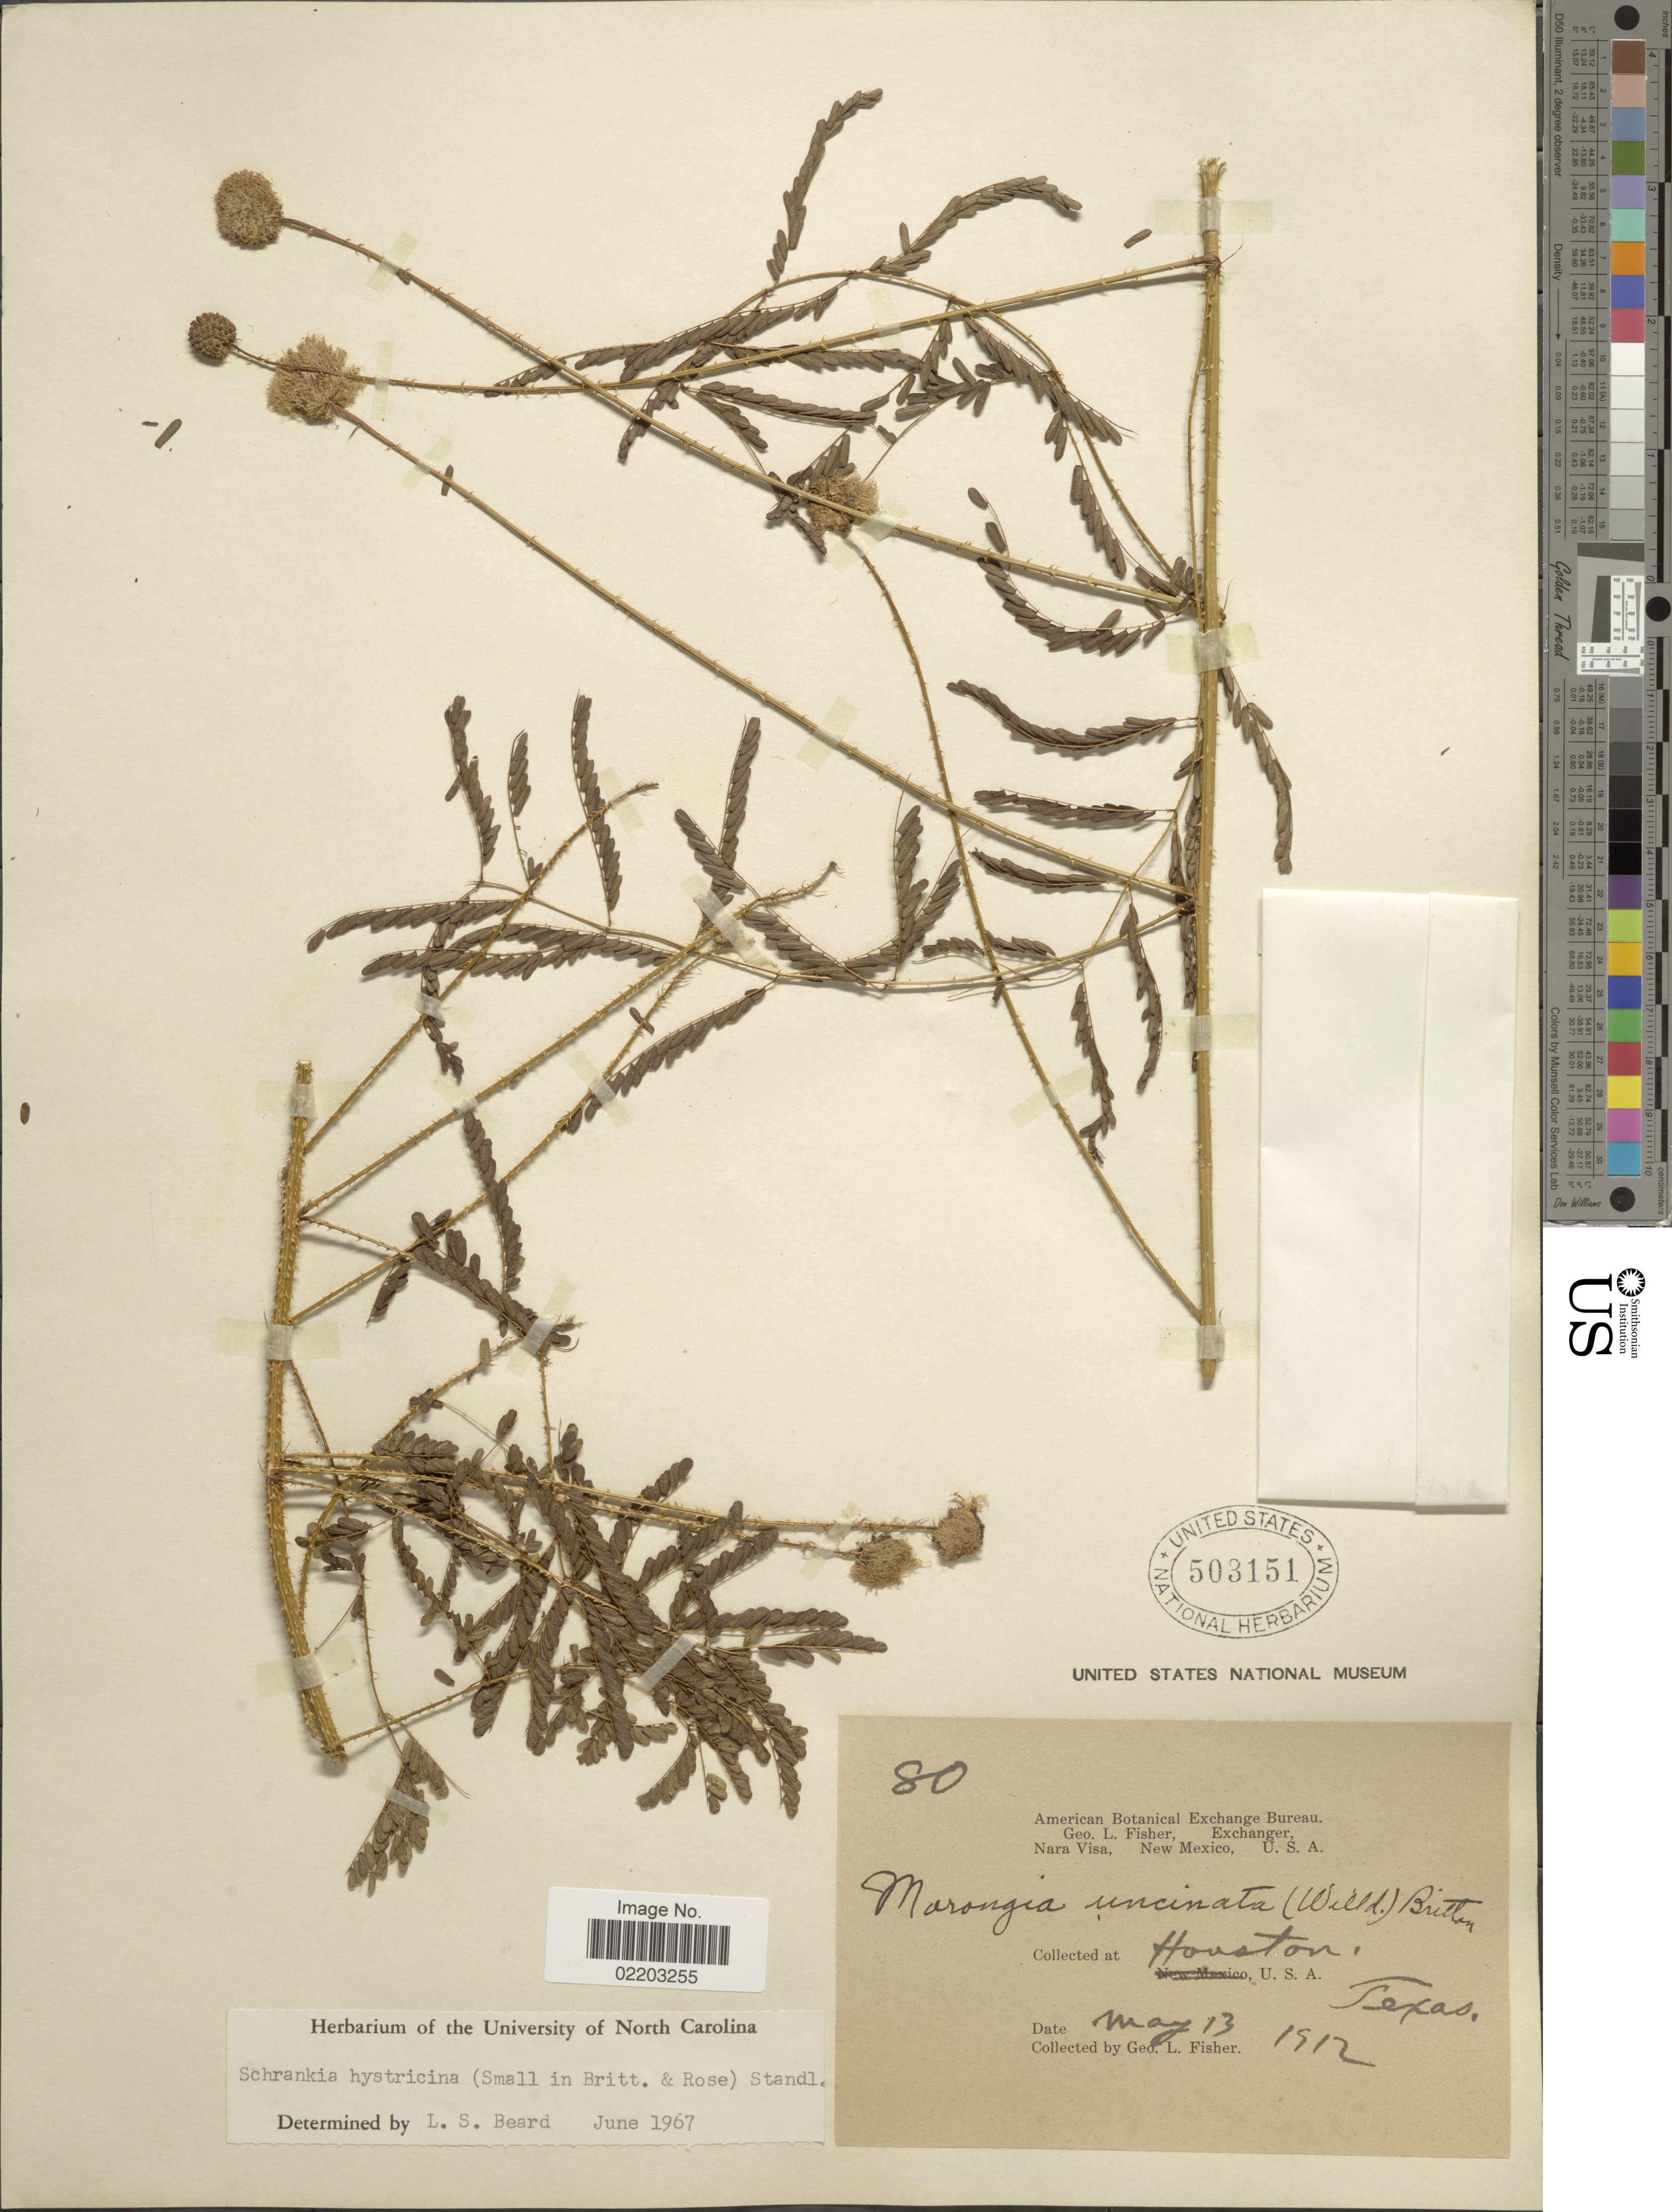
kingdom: Plantae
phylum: Tracheophyta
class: Magnoliopsida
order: Fabales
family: Fabaceae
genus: Mimosa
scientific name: Mimosa hystricina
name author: (Small ex Britton & Rose) B.L. Turner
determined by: Strong, M. T., (US), Smithsonian Institution - National Museum of Natural History (UNITED STATES)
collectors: G. L. Fisher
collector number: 80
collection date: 1912-05-13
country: United States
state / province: Texas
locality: Houston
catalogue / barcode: US 503151